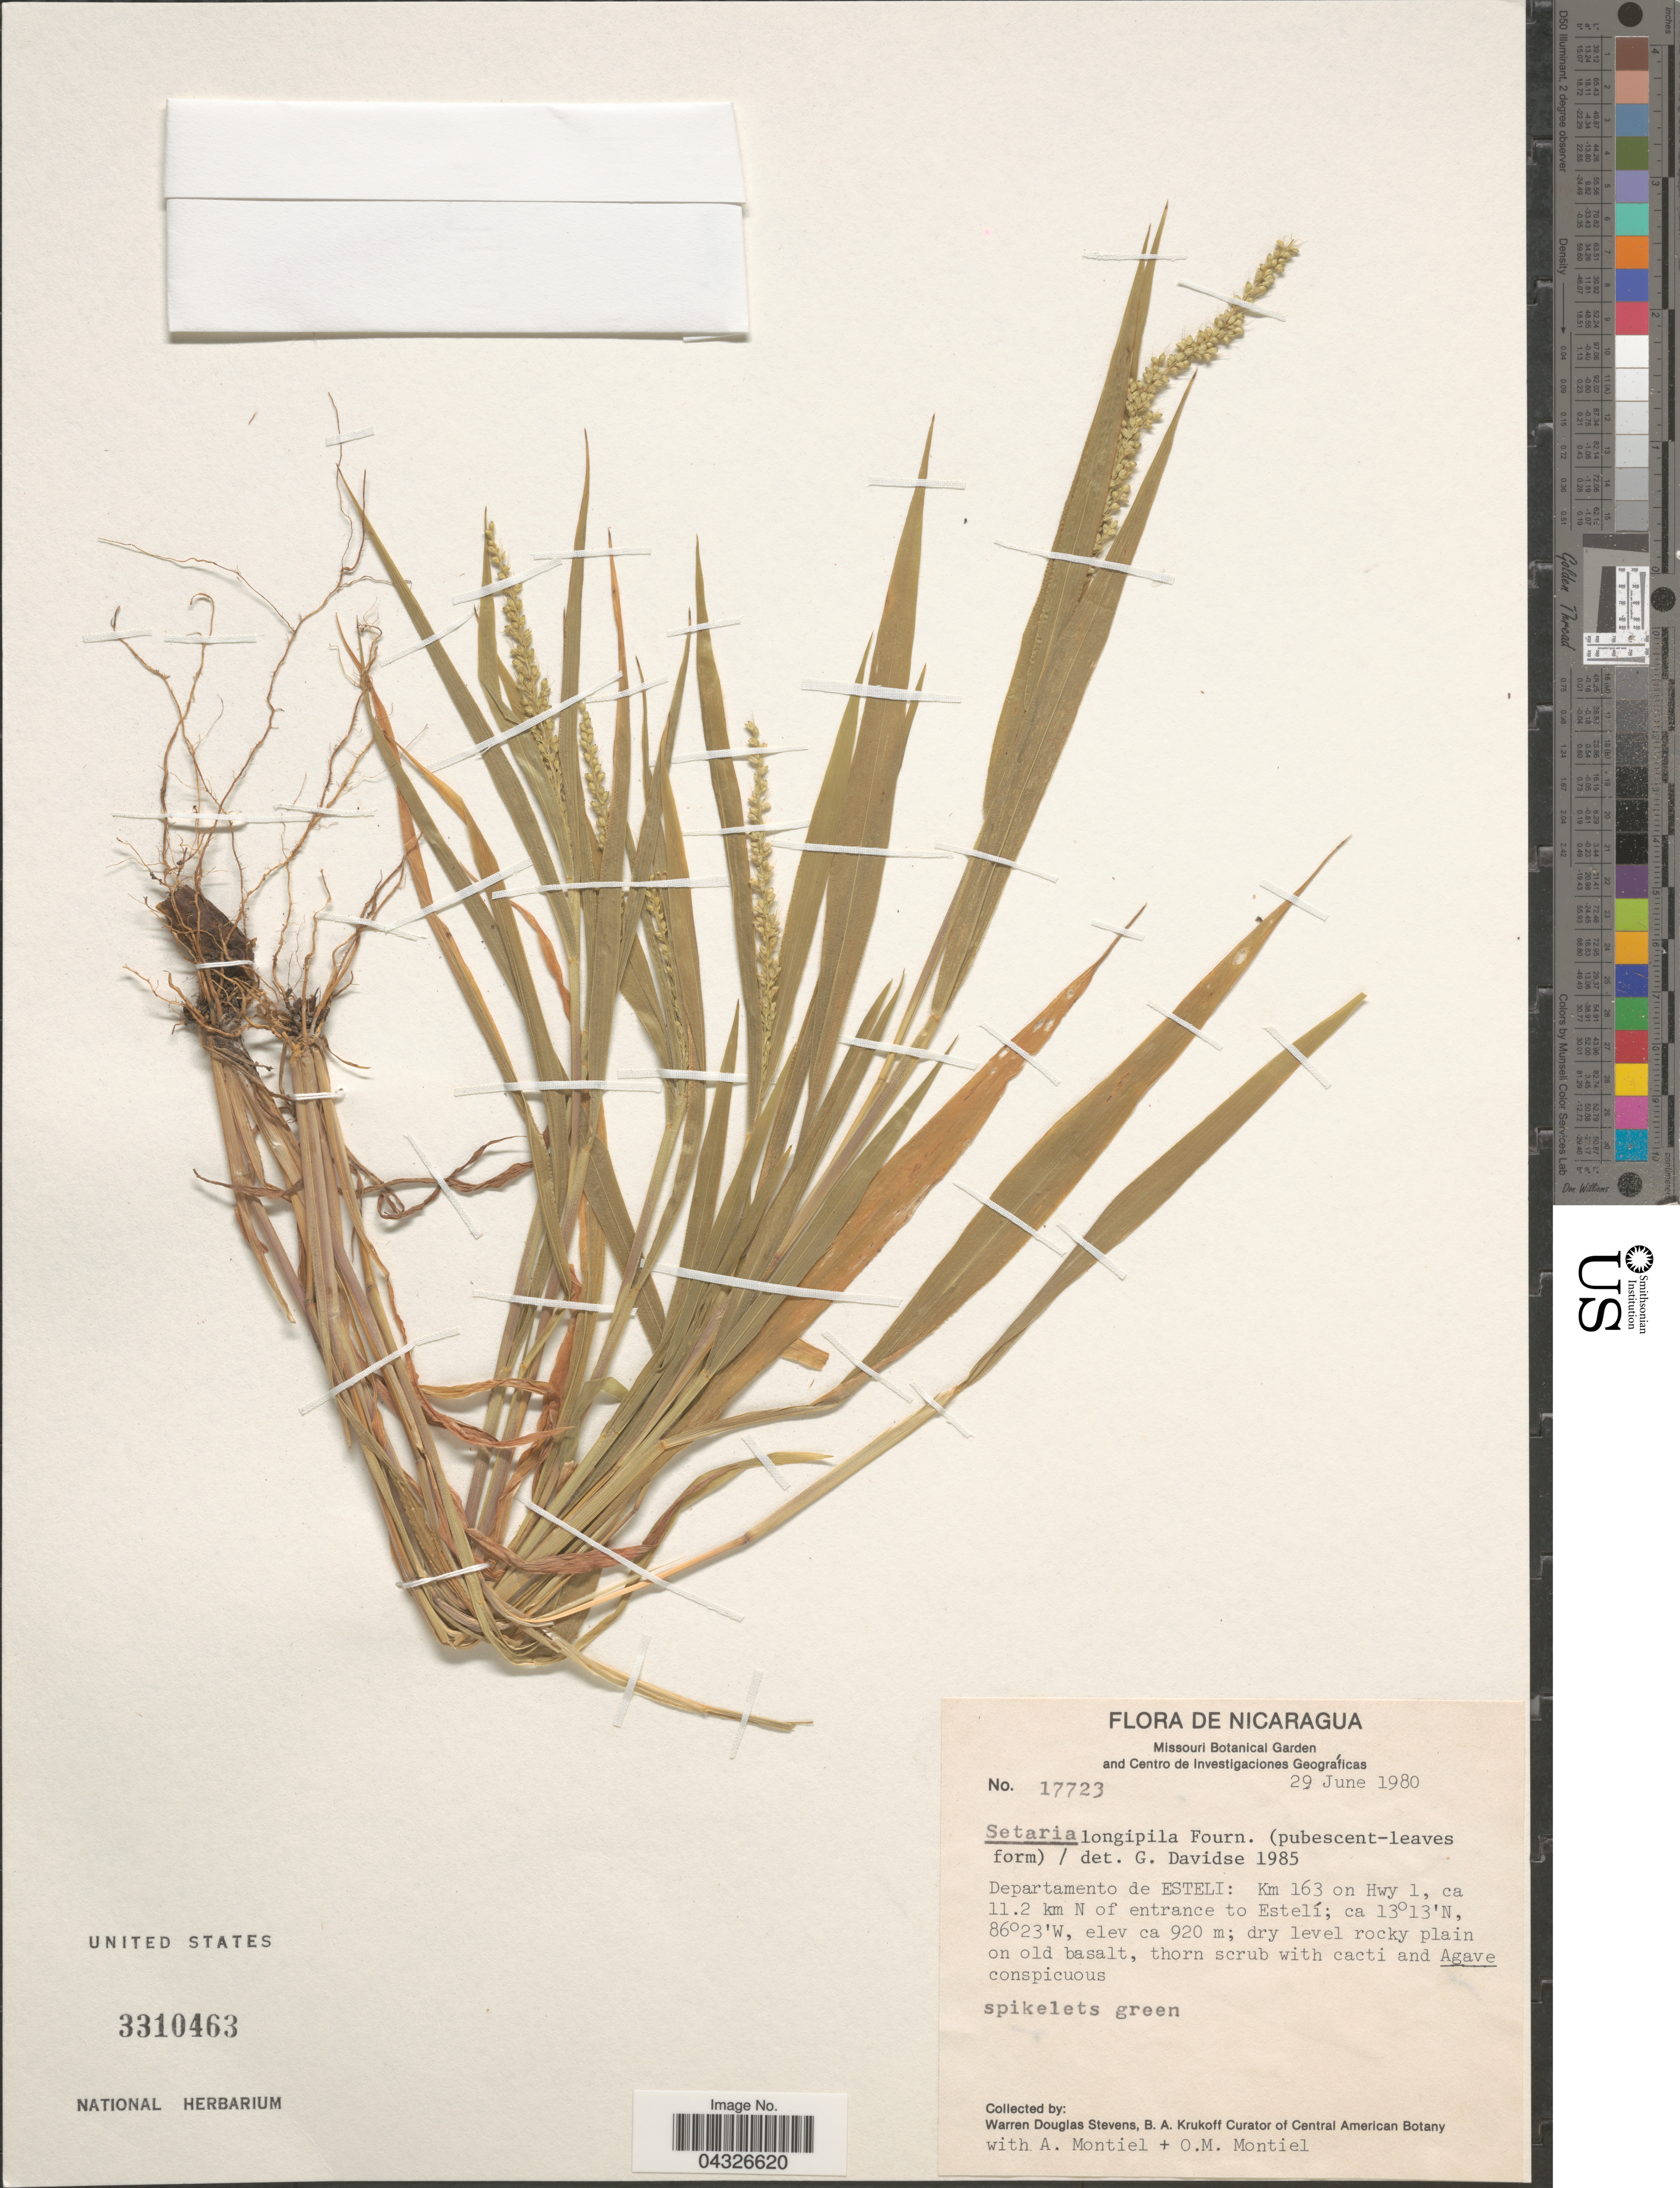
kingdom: Plantae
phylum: Tracheophyta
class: Liliopsida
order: Poales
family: Poaceae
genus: Setaria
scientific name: Setaria longipila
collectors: W. D. Stevens, A. Montiel & O. Montiel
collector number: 17723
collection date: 1980-06-29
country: Nicaragua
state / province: Esteli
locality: Departamento de Esteli: Km 163 on Hwy 1, ca 11.2 km N of entrance to Estelí; dry level rocky plain on old basalt.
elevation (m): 920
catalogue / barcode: US 3310463